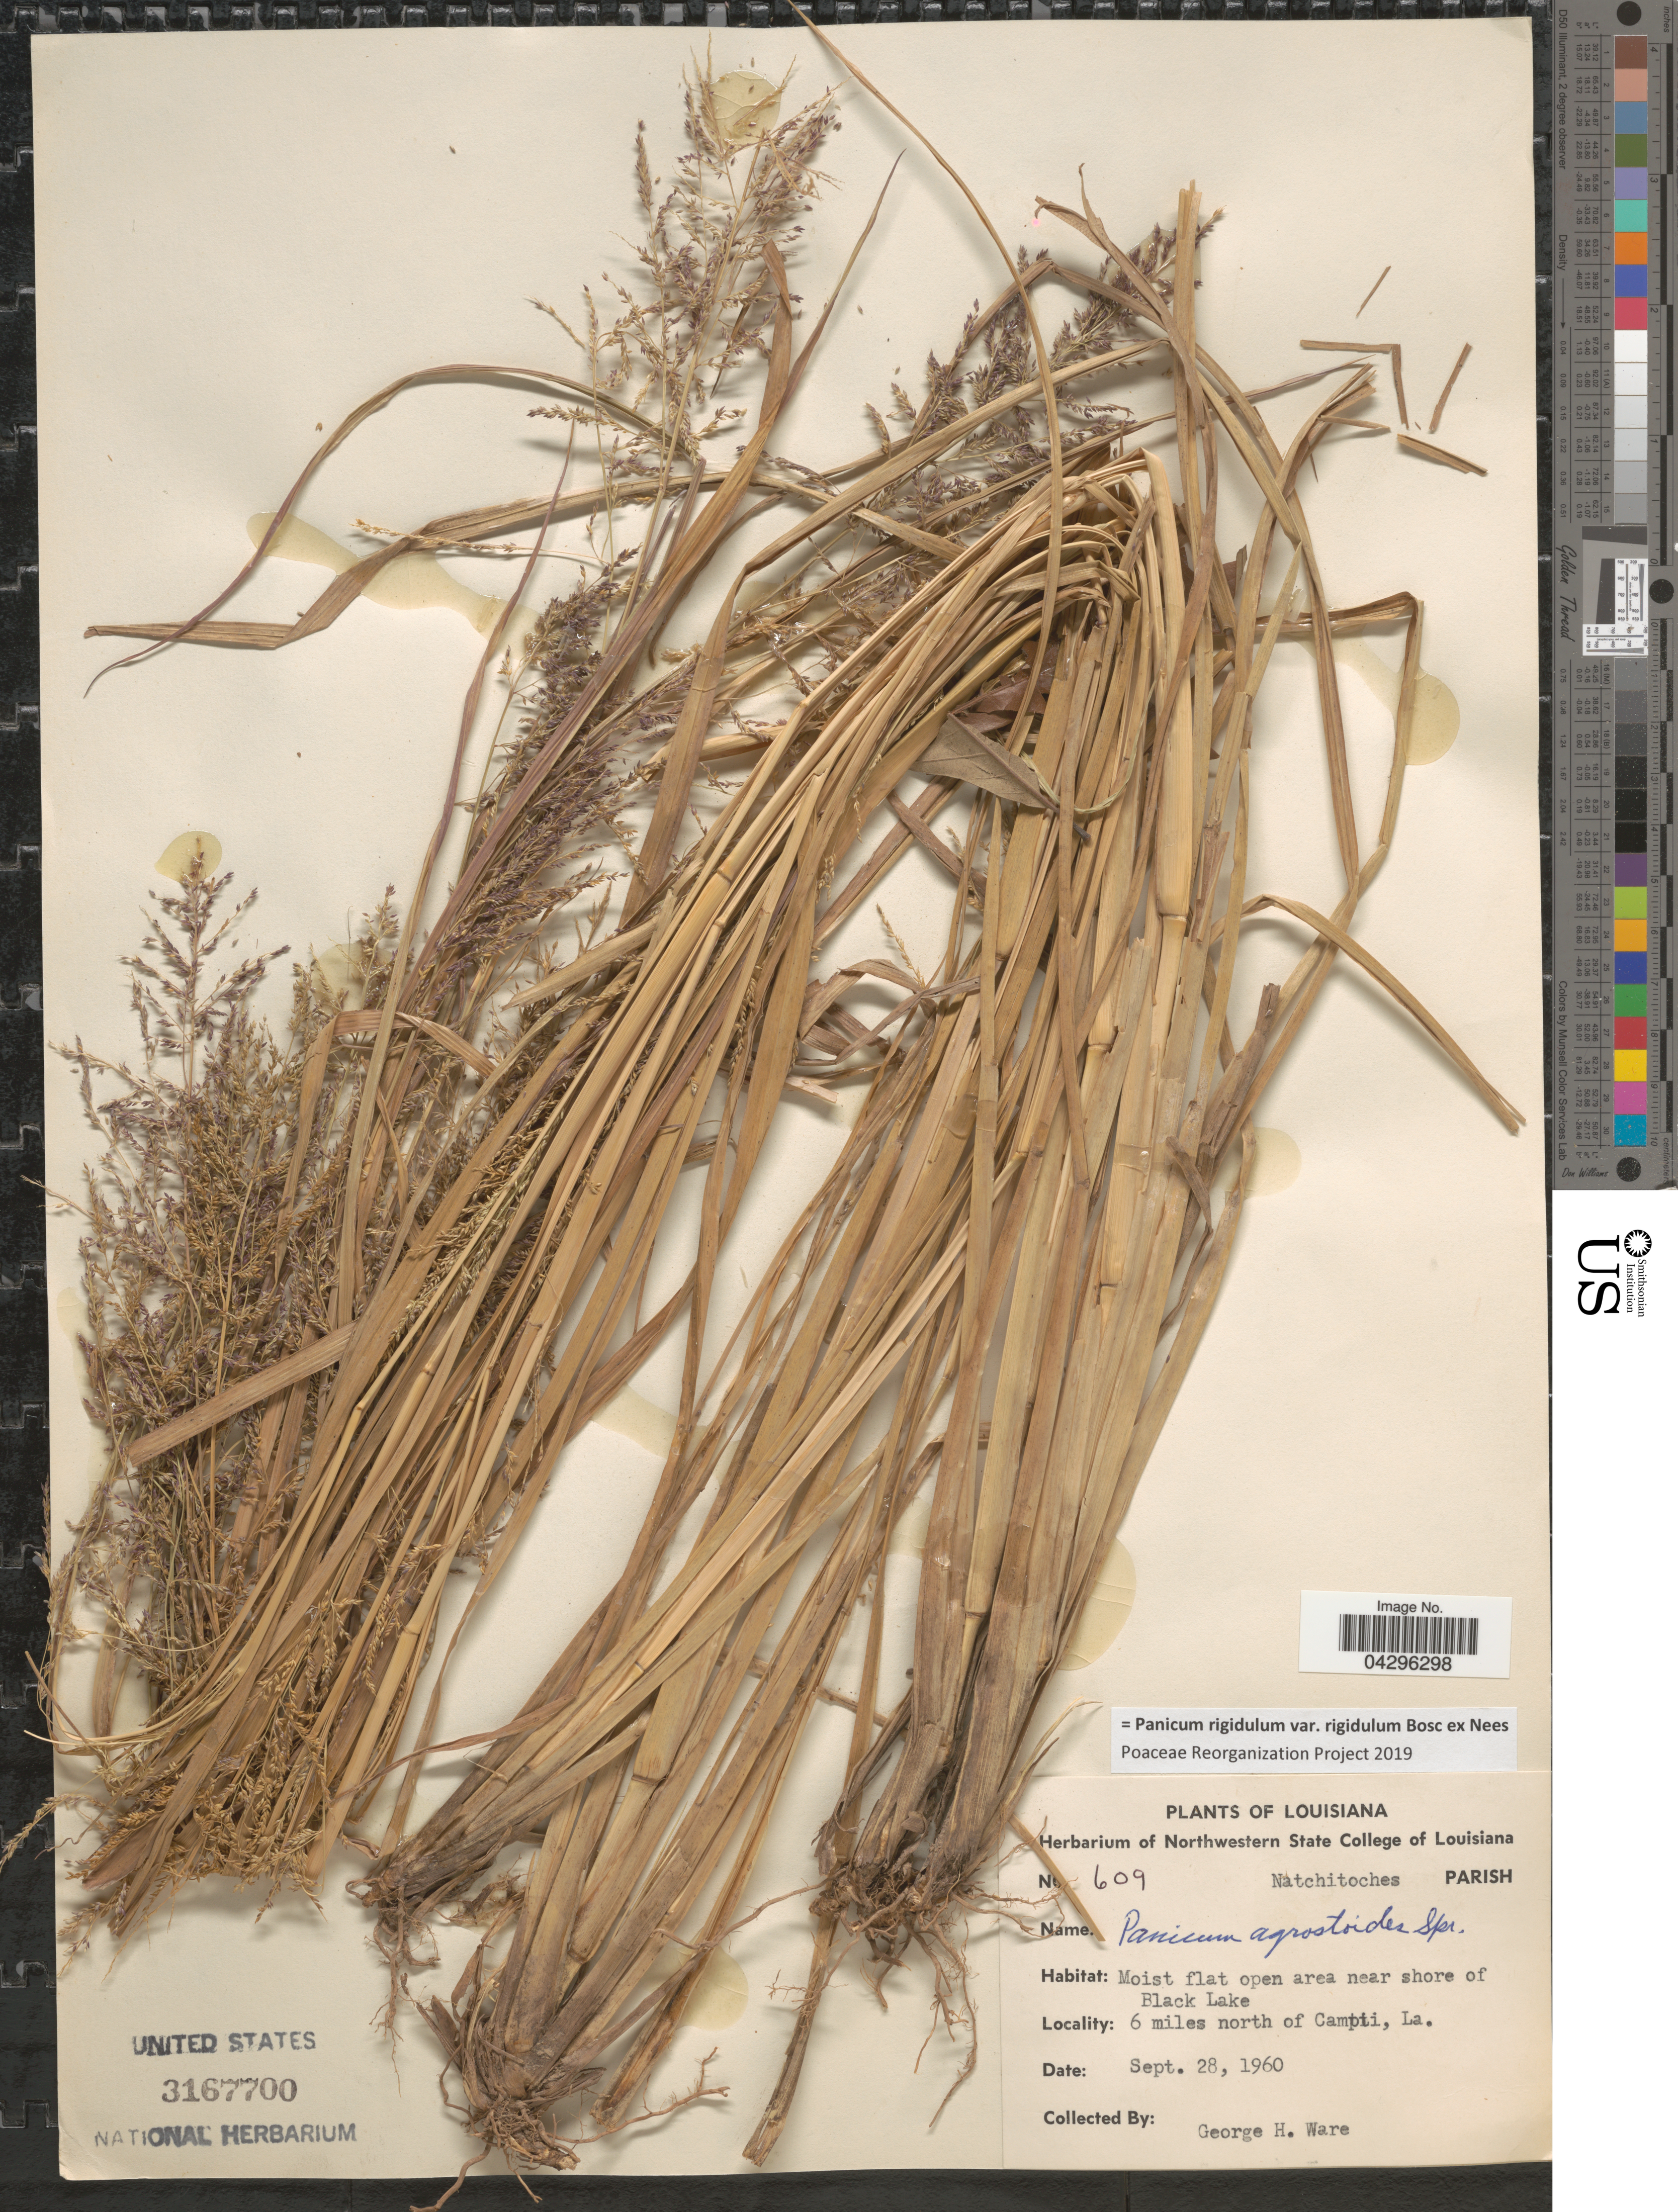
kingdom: Plantae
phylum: Tracheophyta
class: Liliopsida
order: Poales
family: Poaceae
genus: Panicum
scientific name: Panicum rigidulum var. rigidulum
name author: Bosc ex Nees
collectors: G. Ware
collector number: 609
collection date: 1960-09-28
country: United States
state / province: Louisiana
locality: Natchitoches Parish. Moist flat open area near shore of Flack Lake. 6 miles north of Campii.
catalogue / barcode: US 3167700